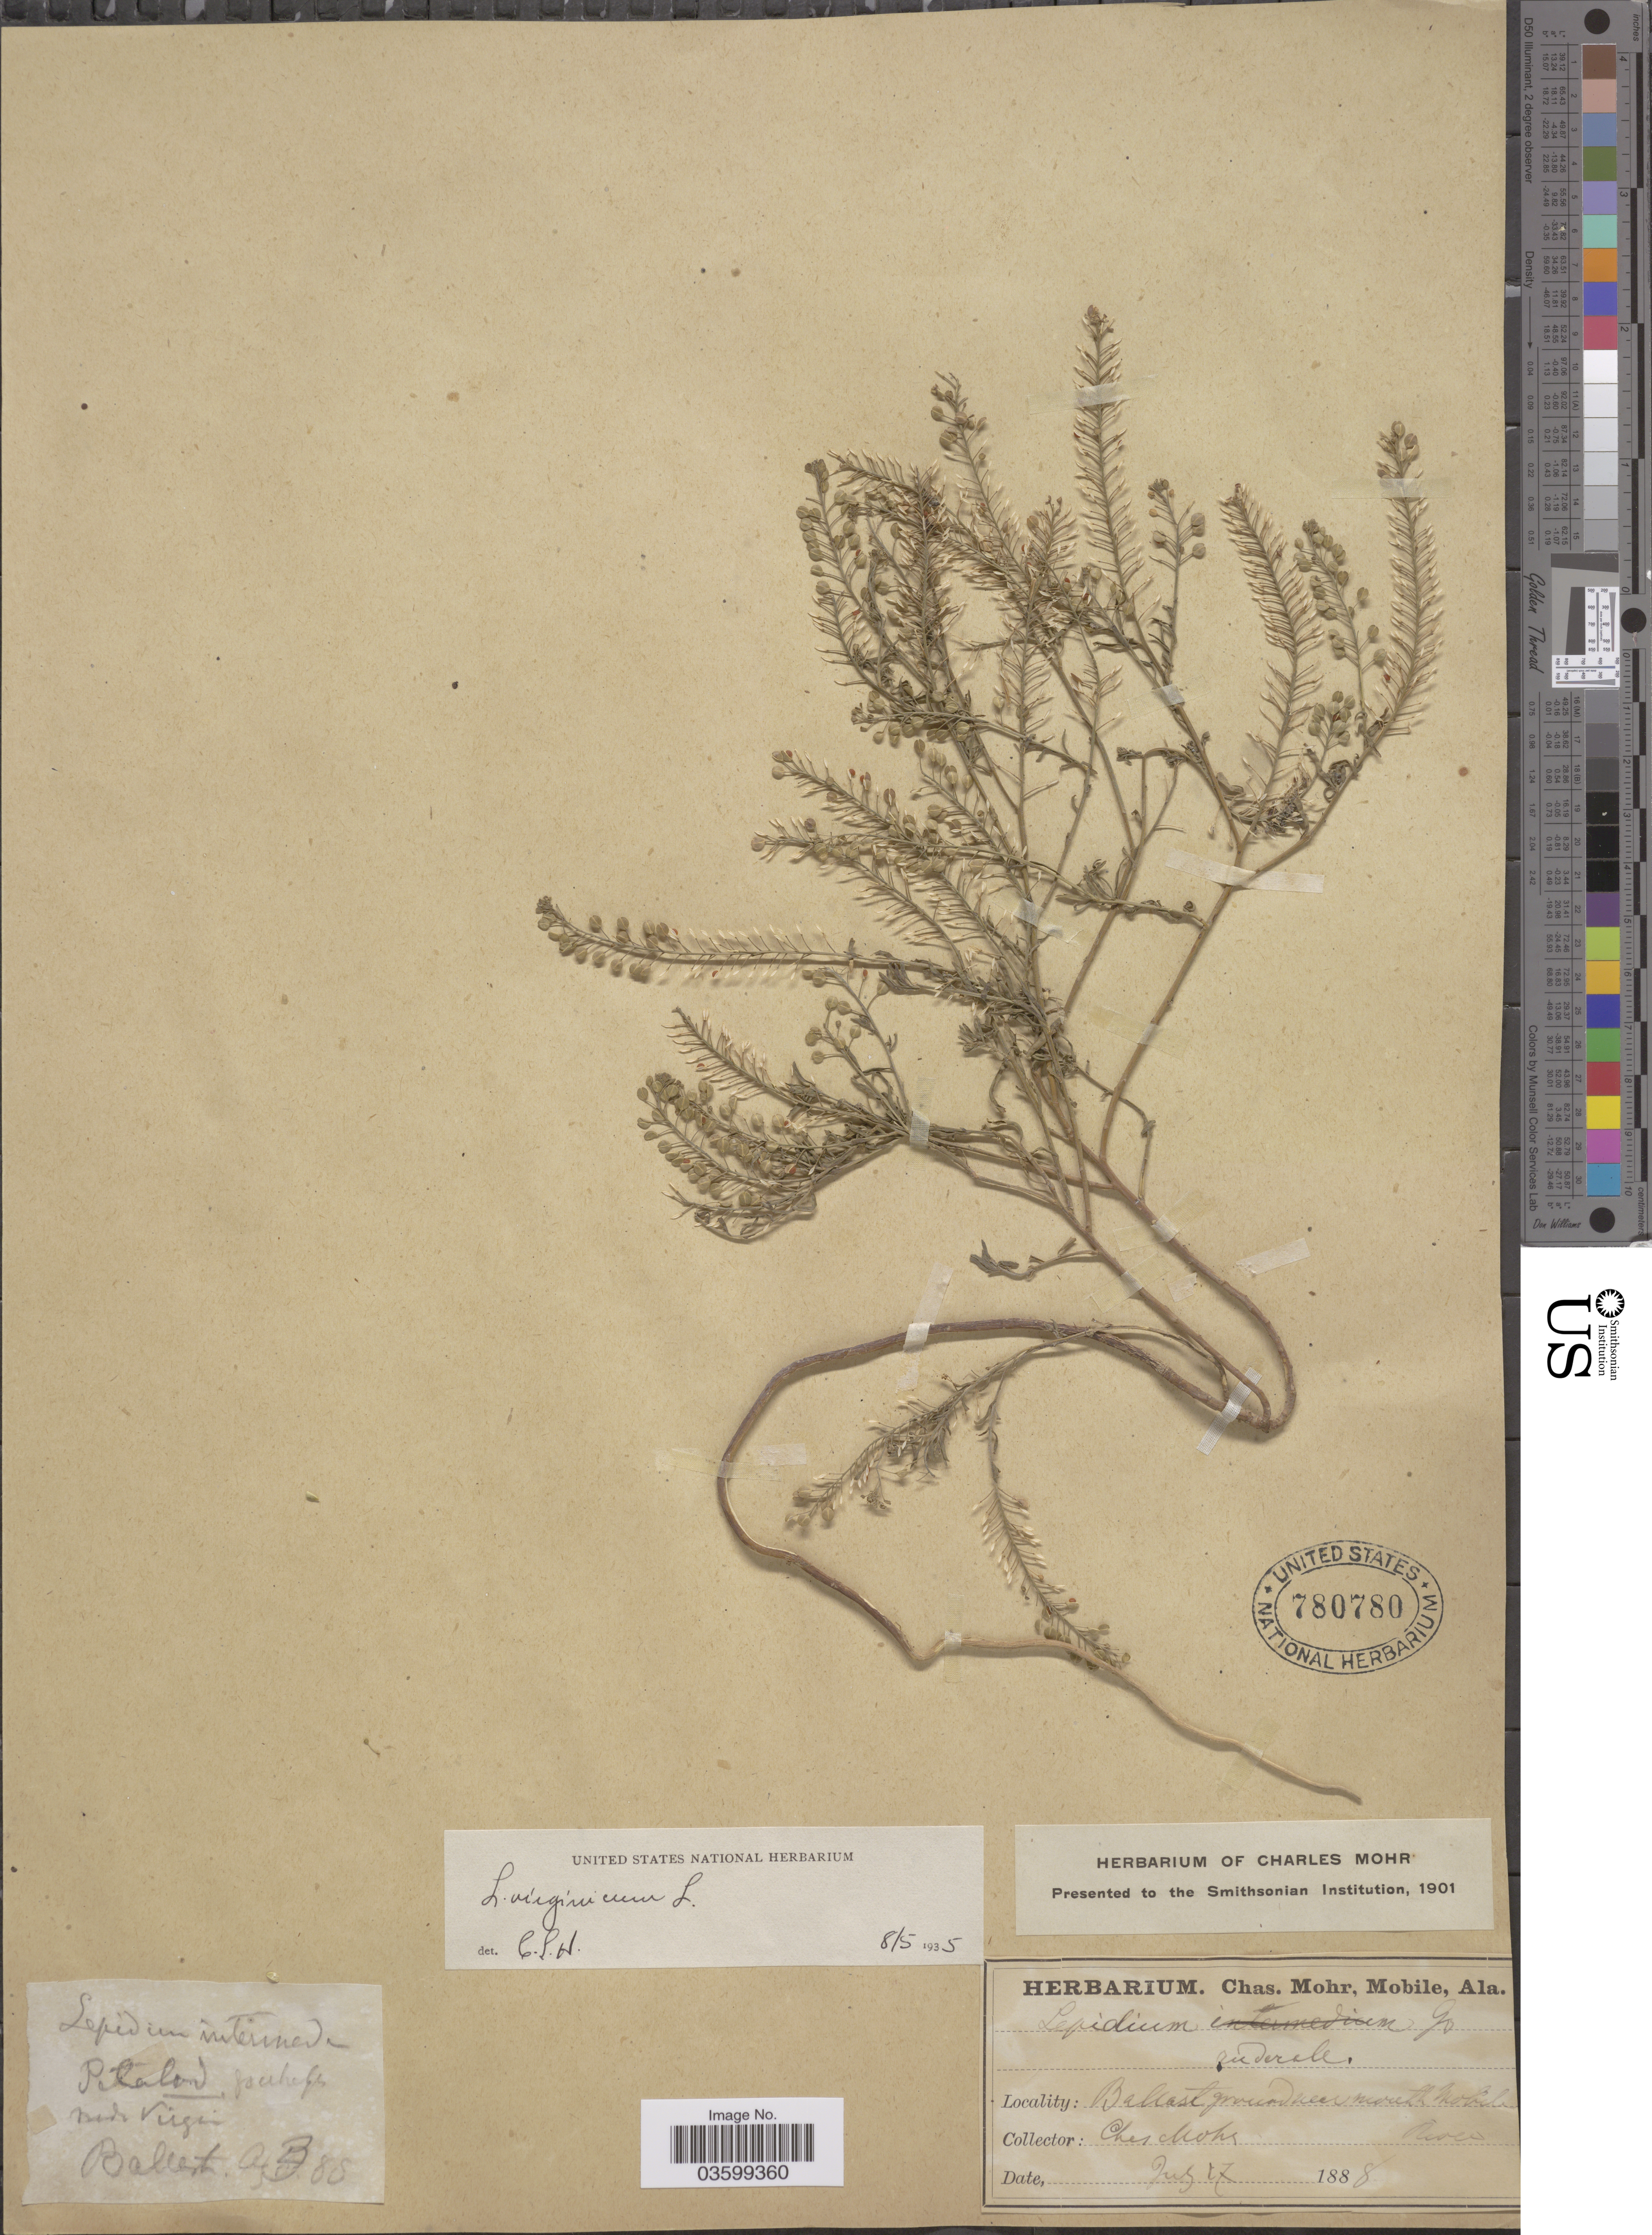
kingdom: Plantae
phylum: Tracheophyta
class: Magnoliopsida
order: Brassicales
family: Brassicaceae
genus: Lepidium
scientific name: Lepidium virginicum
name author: L.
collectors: Mohr, C. T. (herbarium)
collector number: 88?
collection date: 1888-07-17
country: United States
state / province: Alabama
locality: Ballast ground near mouth Mobile River.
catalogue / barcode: US 780780